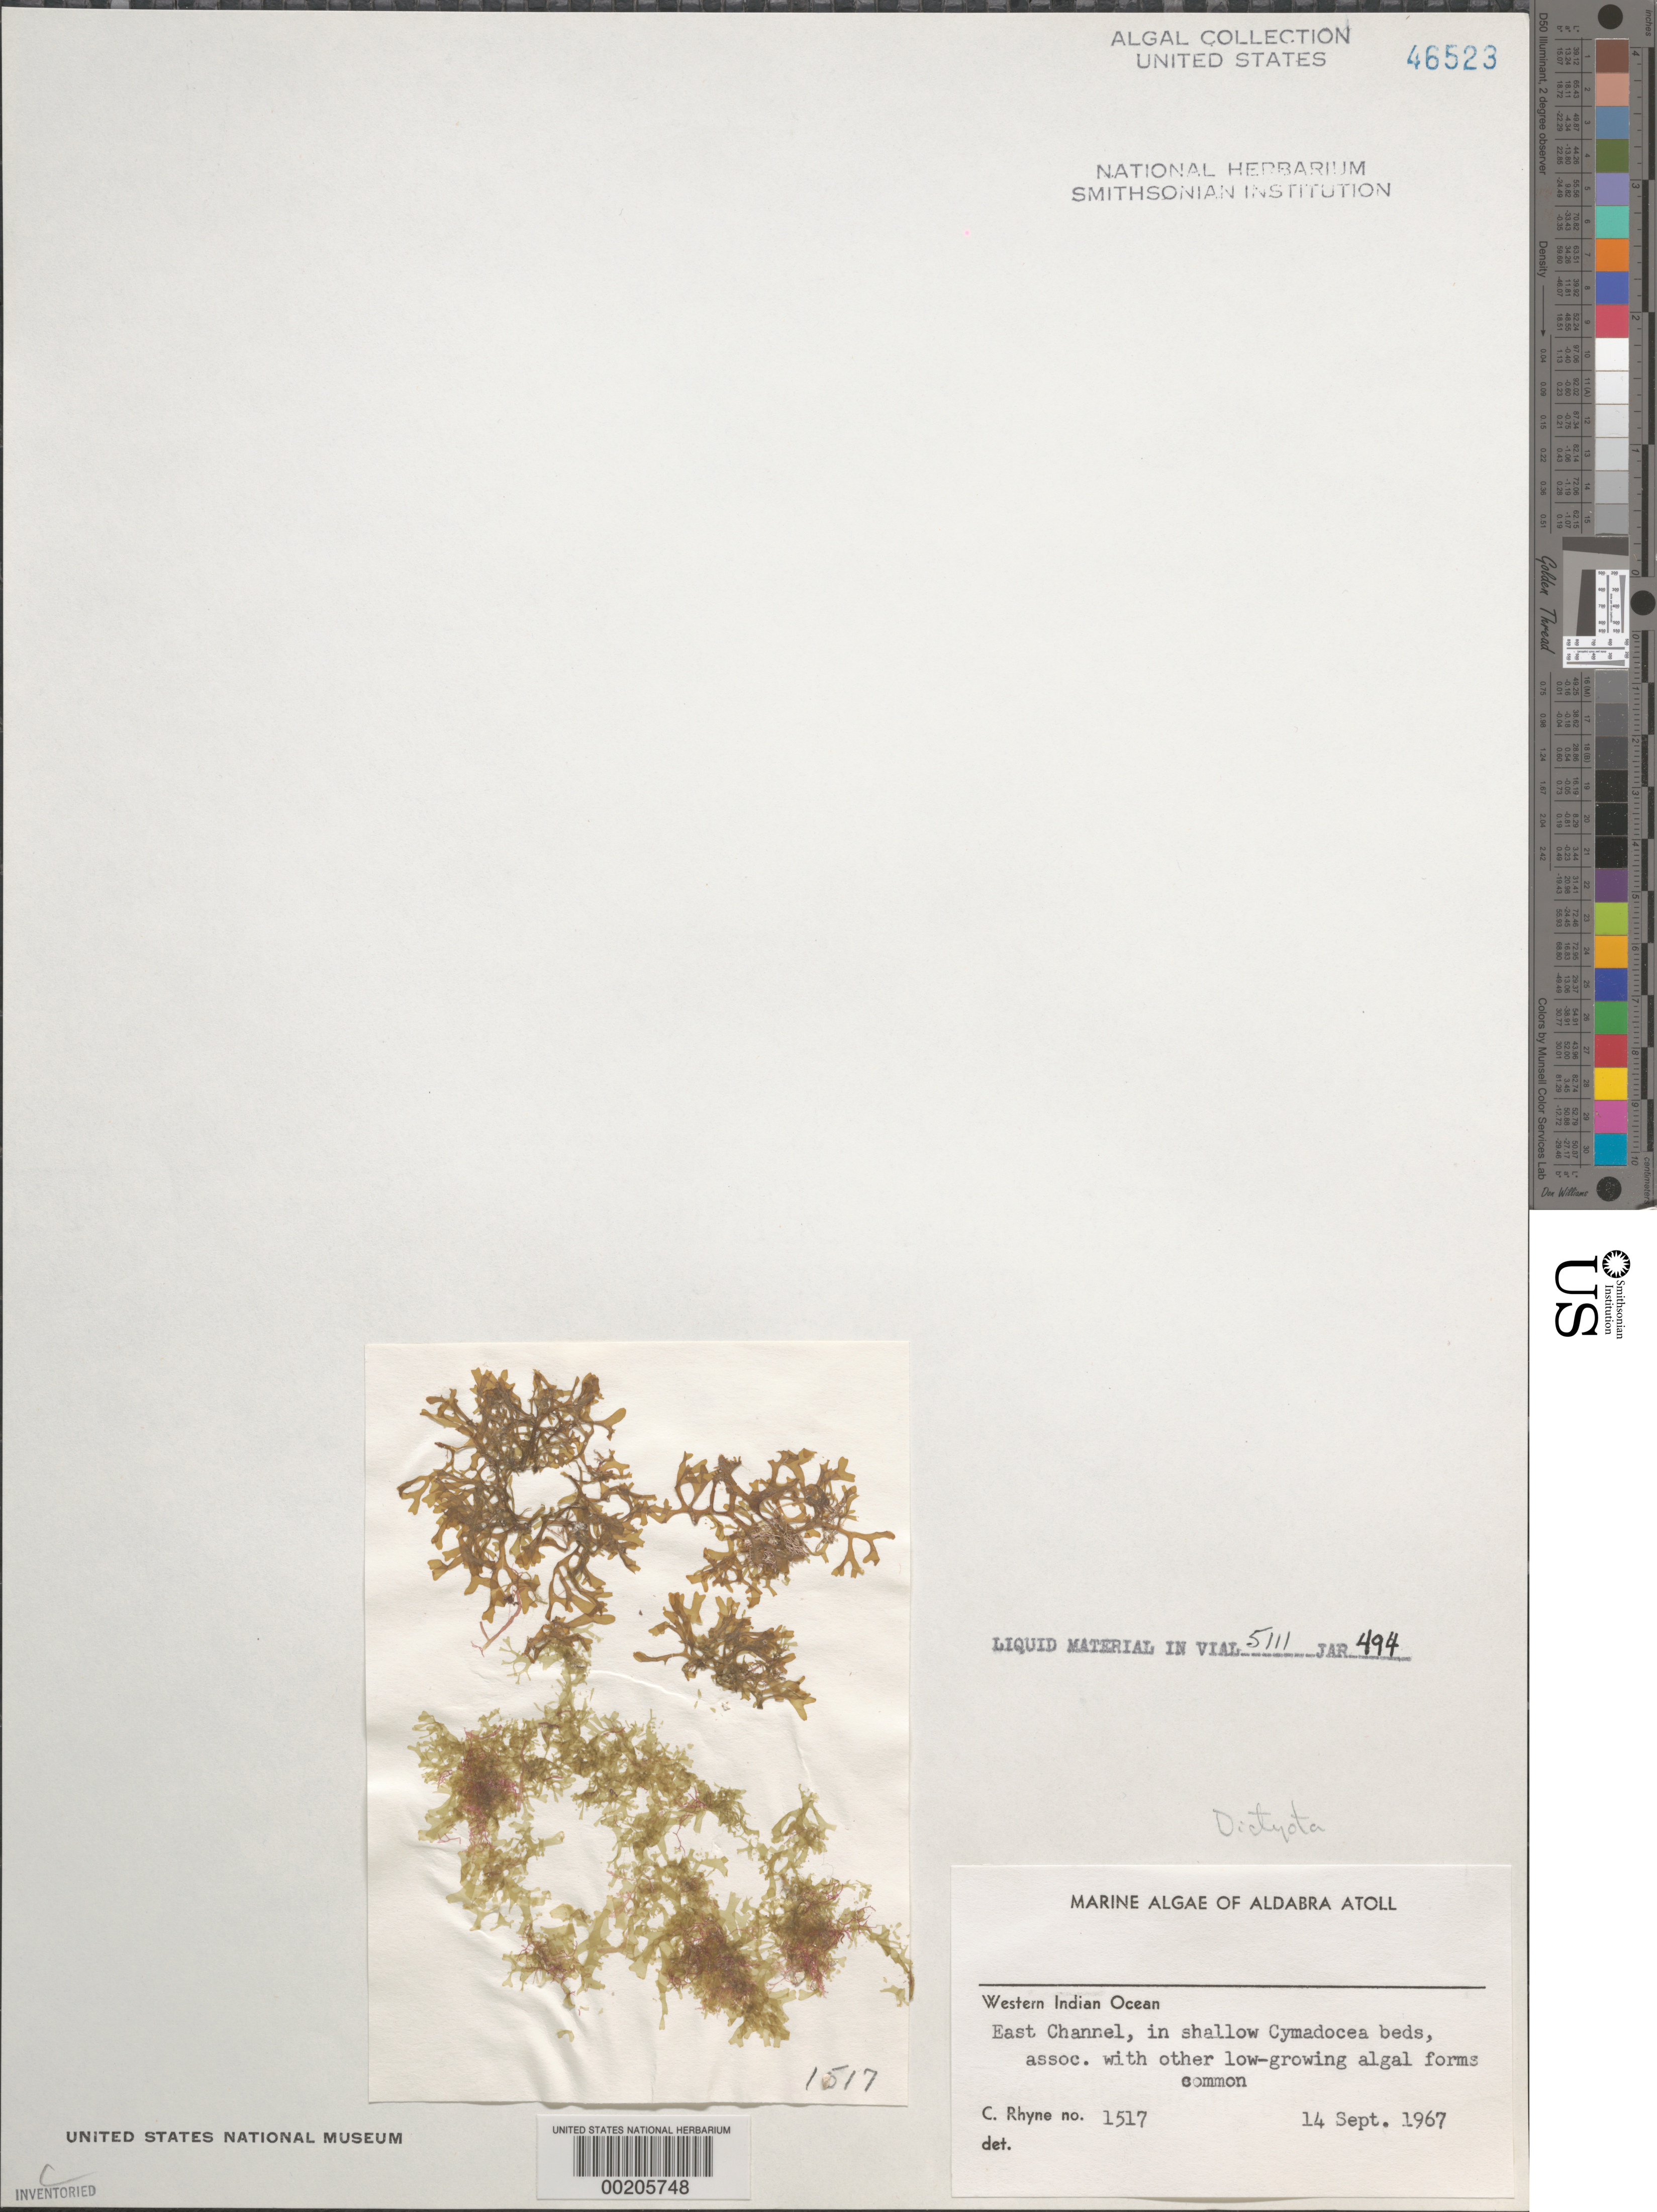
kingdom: Chromista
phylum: Ochrophyta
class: Phaeophyceae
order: Dictyotales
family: Dictyotaceae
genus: Dictyota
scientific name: Dictyota sp.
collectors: C. Rhyne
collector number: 1517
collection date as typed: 14 Sep 1967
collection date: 1967-09-14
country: Seychelles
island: Aldabra Atoll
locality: East Channel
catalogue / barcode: US 46523